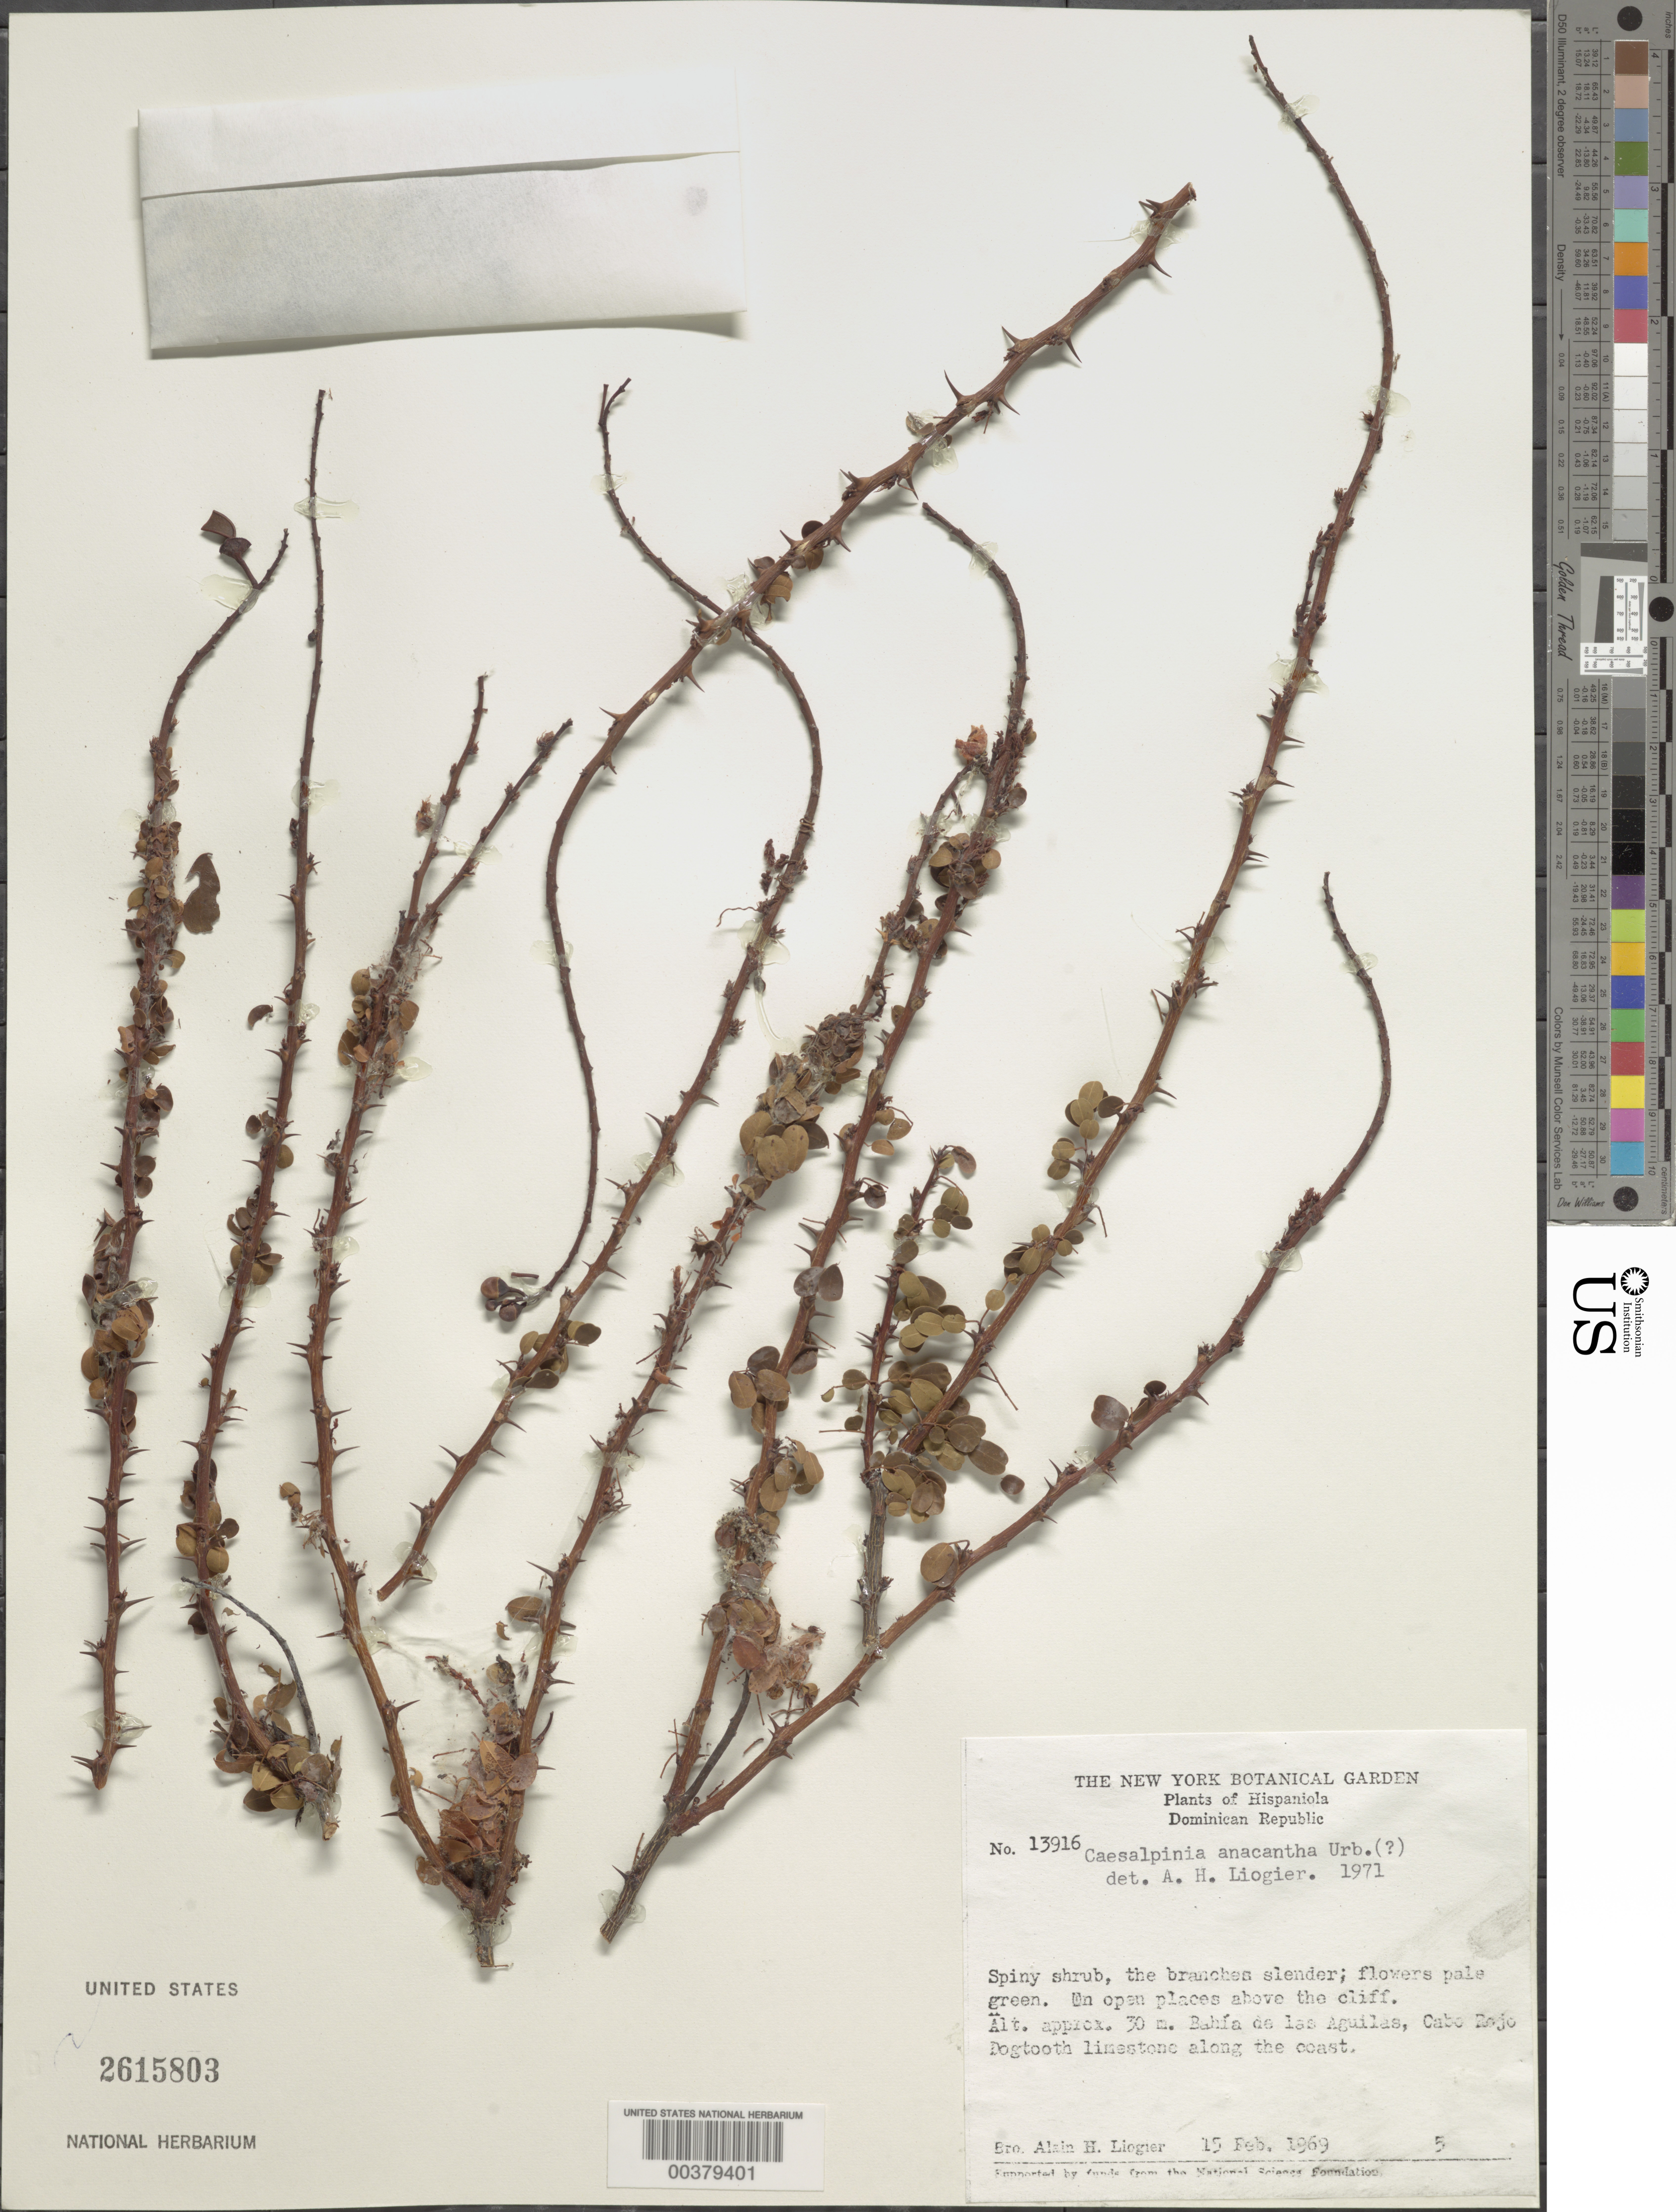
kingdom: Plantae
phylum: Tracheophyta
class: Magnoliopsida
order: Fabales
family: Fabaceae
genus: Caesalpinia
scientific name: Caesalpinia anacantha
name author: Urb.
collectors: A. H. Liogier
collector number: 13916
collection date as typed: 15 Feb 1969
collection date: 1969-02-15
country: Dominican Republic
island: Hispaniola Island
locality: Bahia de la aguilas, cabo rajo; along the coast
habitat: Dogtooth limestone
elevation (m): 30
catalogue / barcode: US 2615803